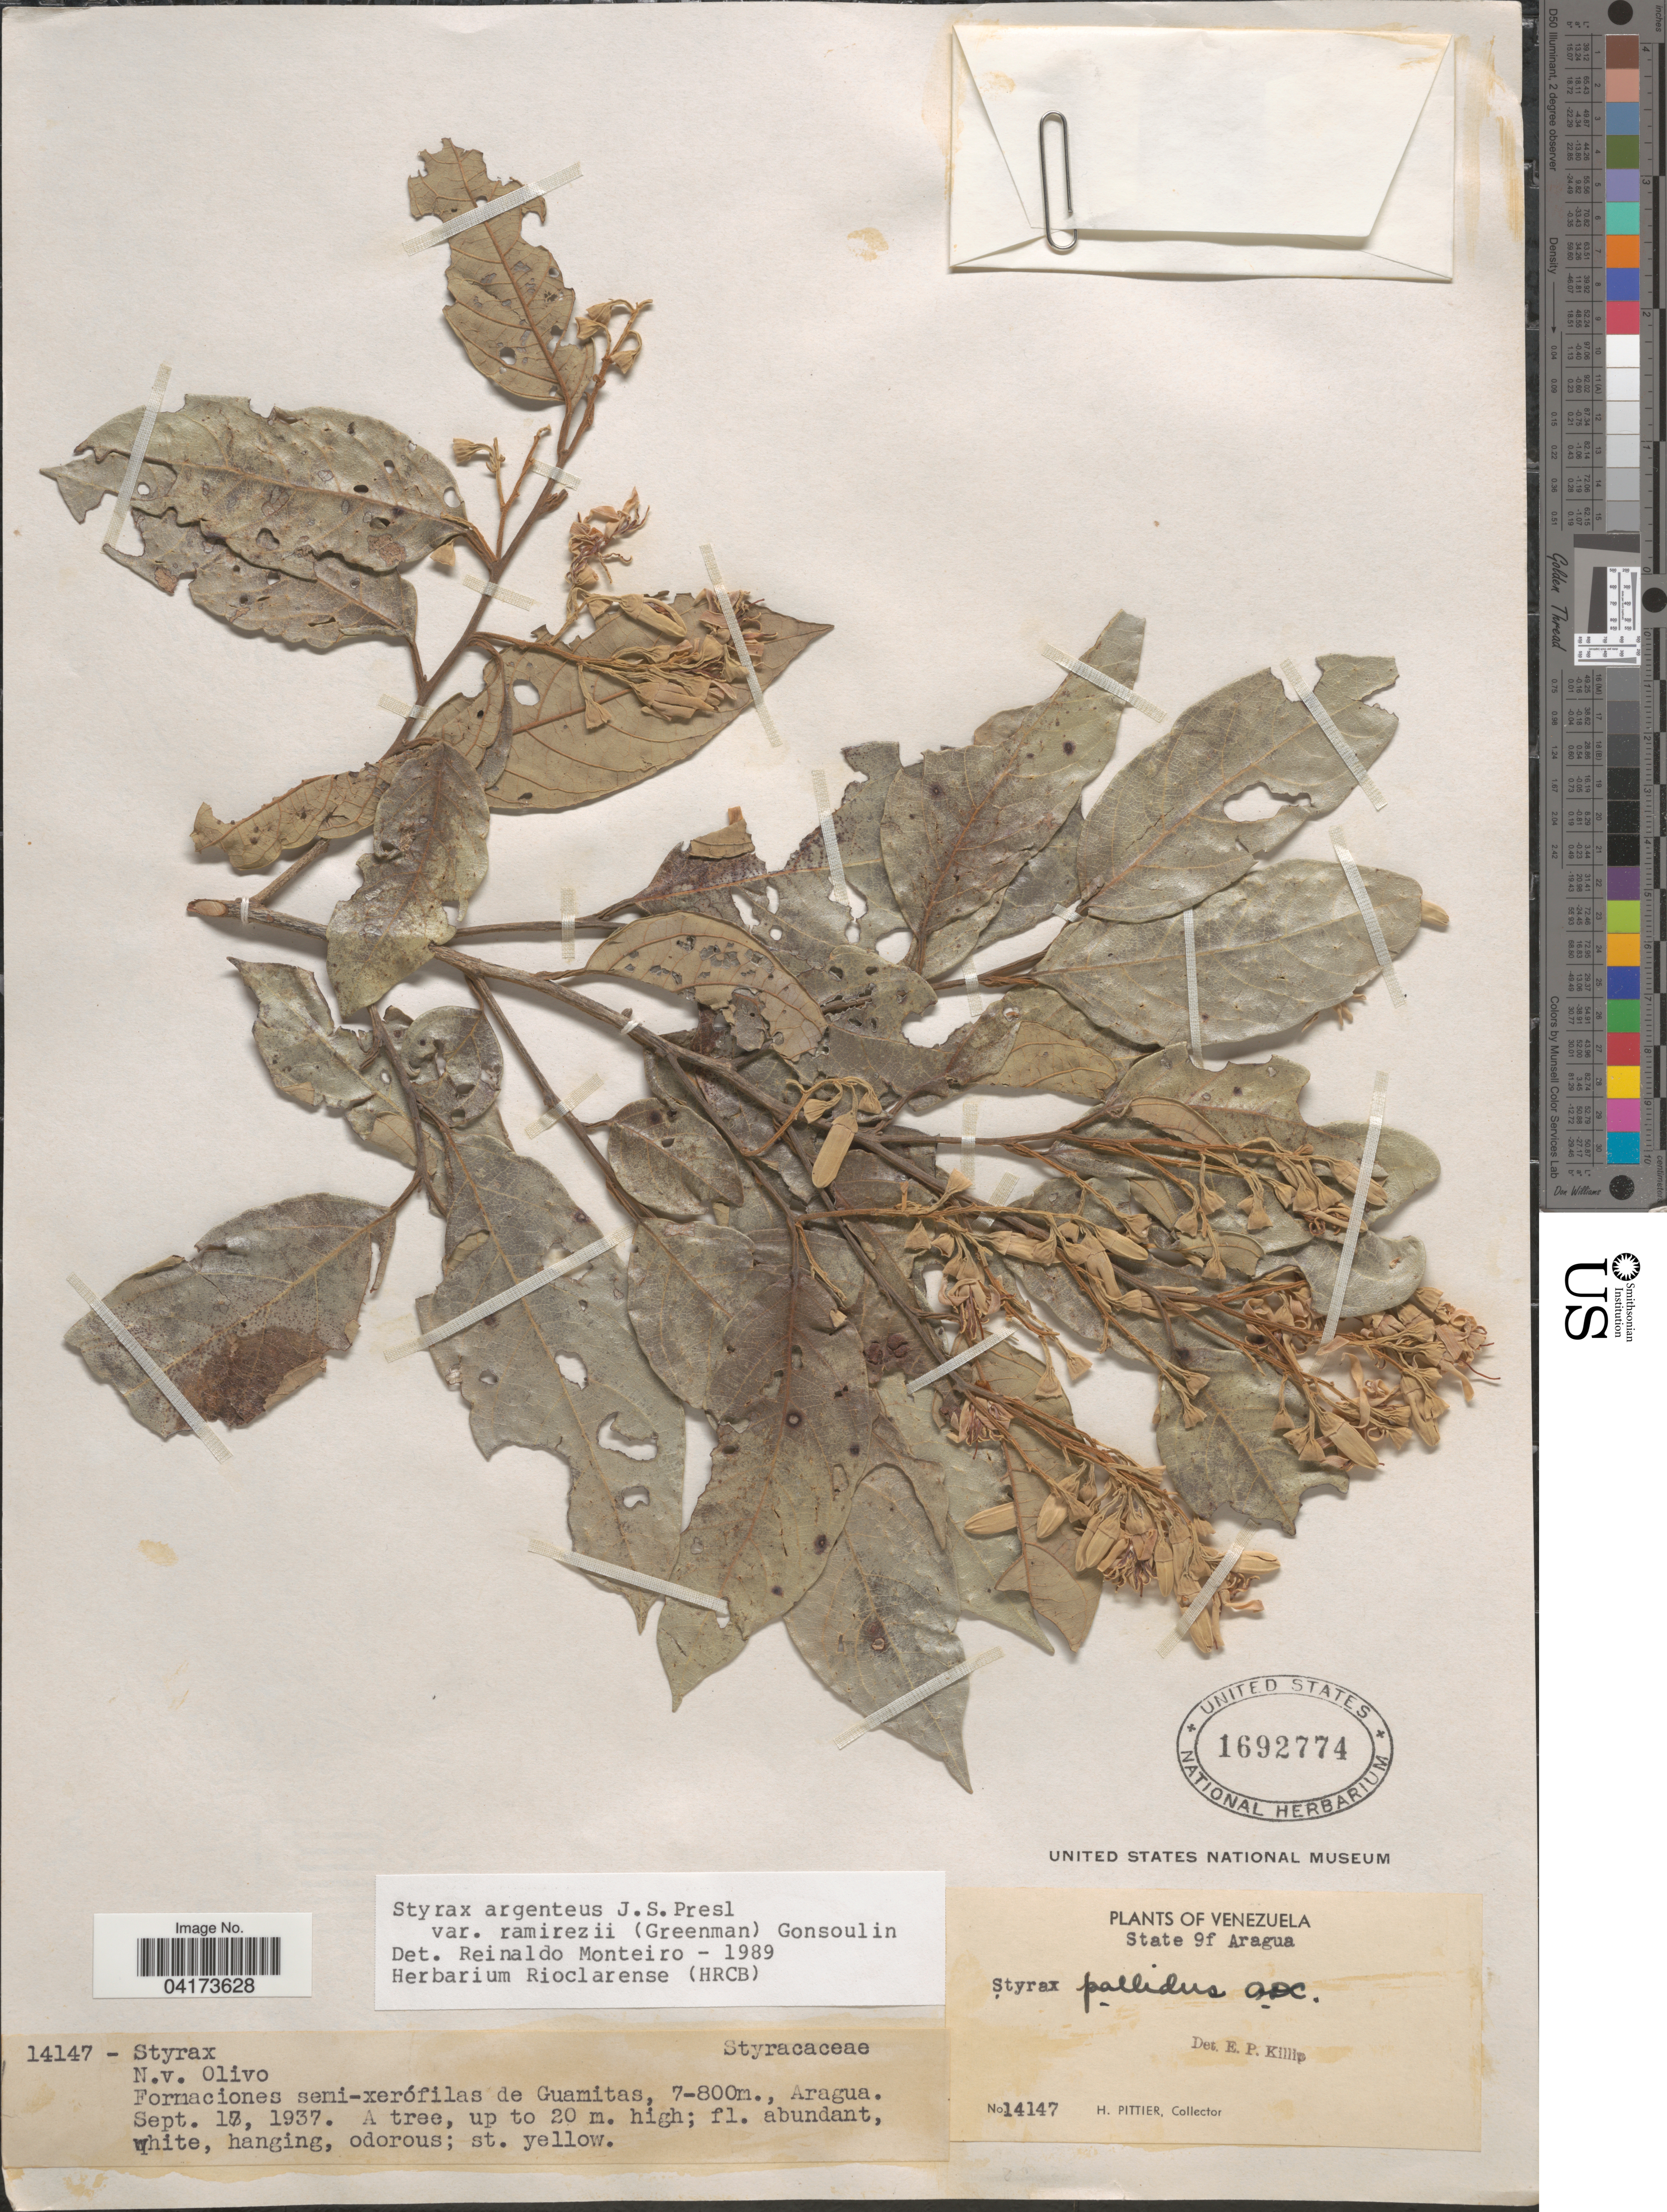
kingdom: Plantae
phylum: Tracheophyta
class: Magnoliopsida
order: Ericales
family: Styracaceae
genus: Styrax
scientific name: Styrax argenteus var. ramirezii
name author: (Greenm.) Gonsoulin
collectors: H. F. Pittier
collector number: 14147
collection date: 1937-09-17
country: Venezuela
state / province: Aragua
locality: Formaciones semi-xerófilas de Guamitas.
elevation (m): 700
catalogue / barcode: US 1692774